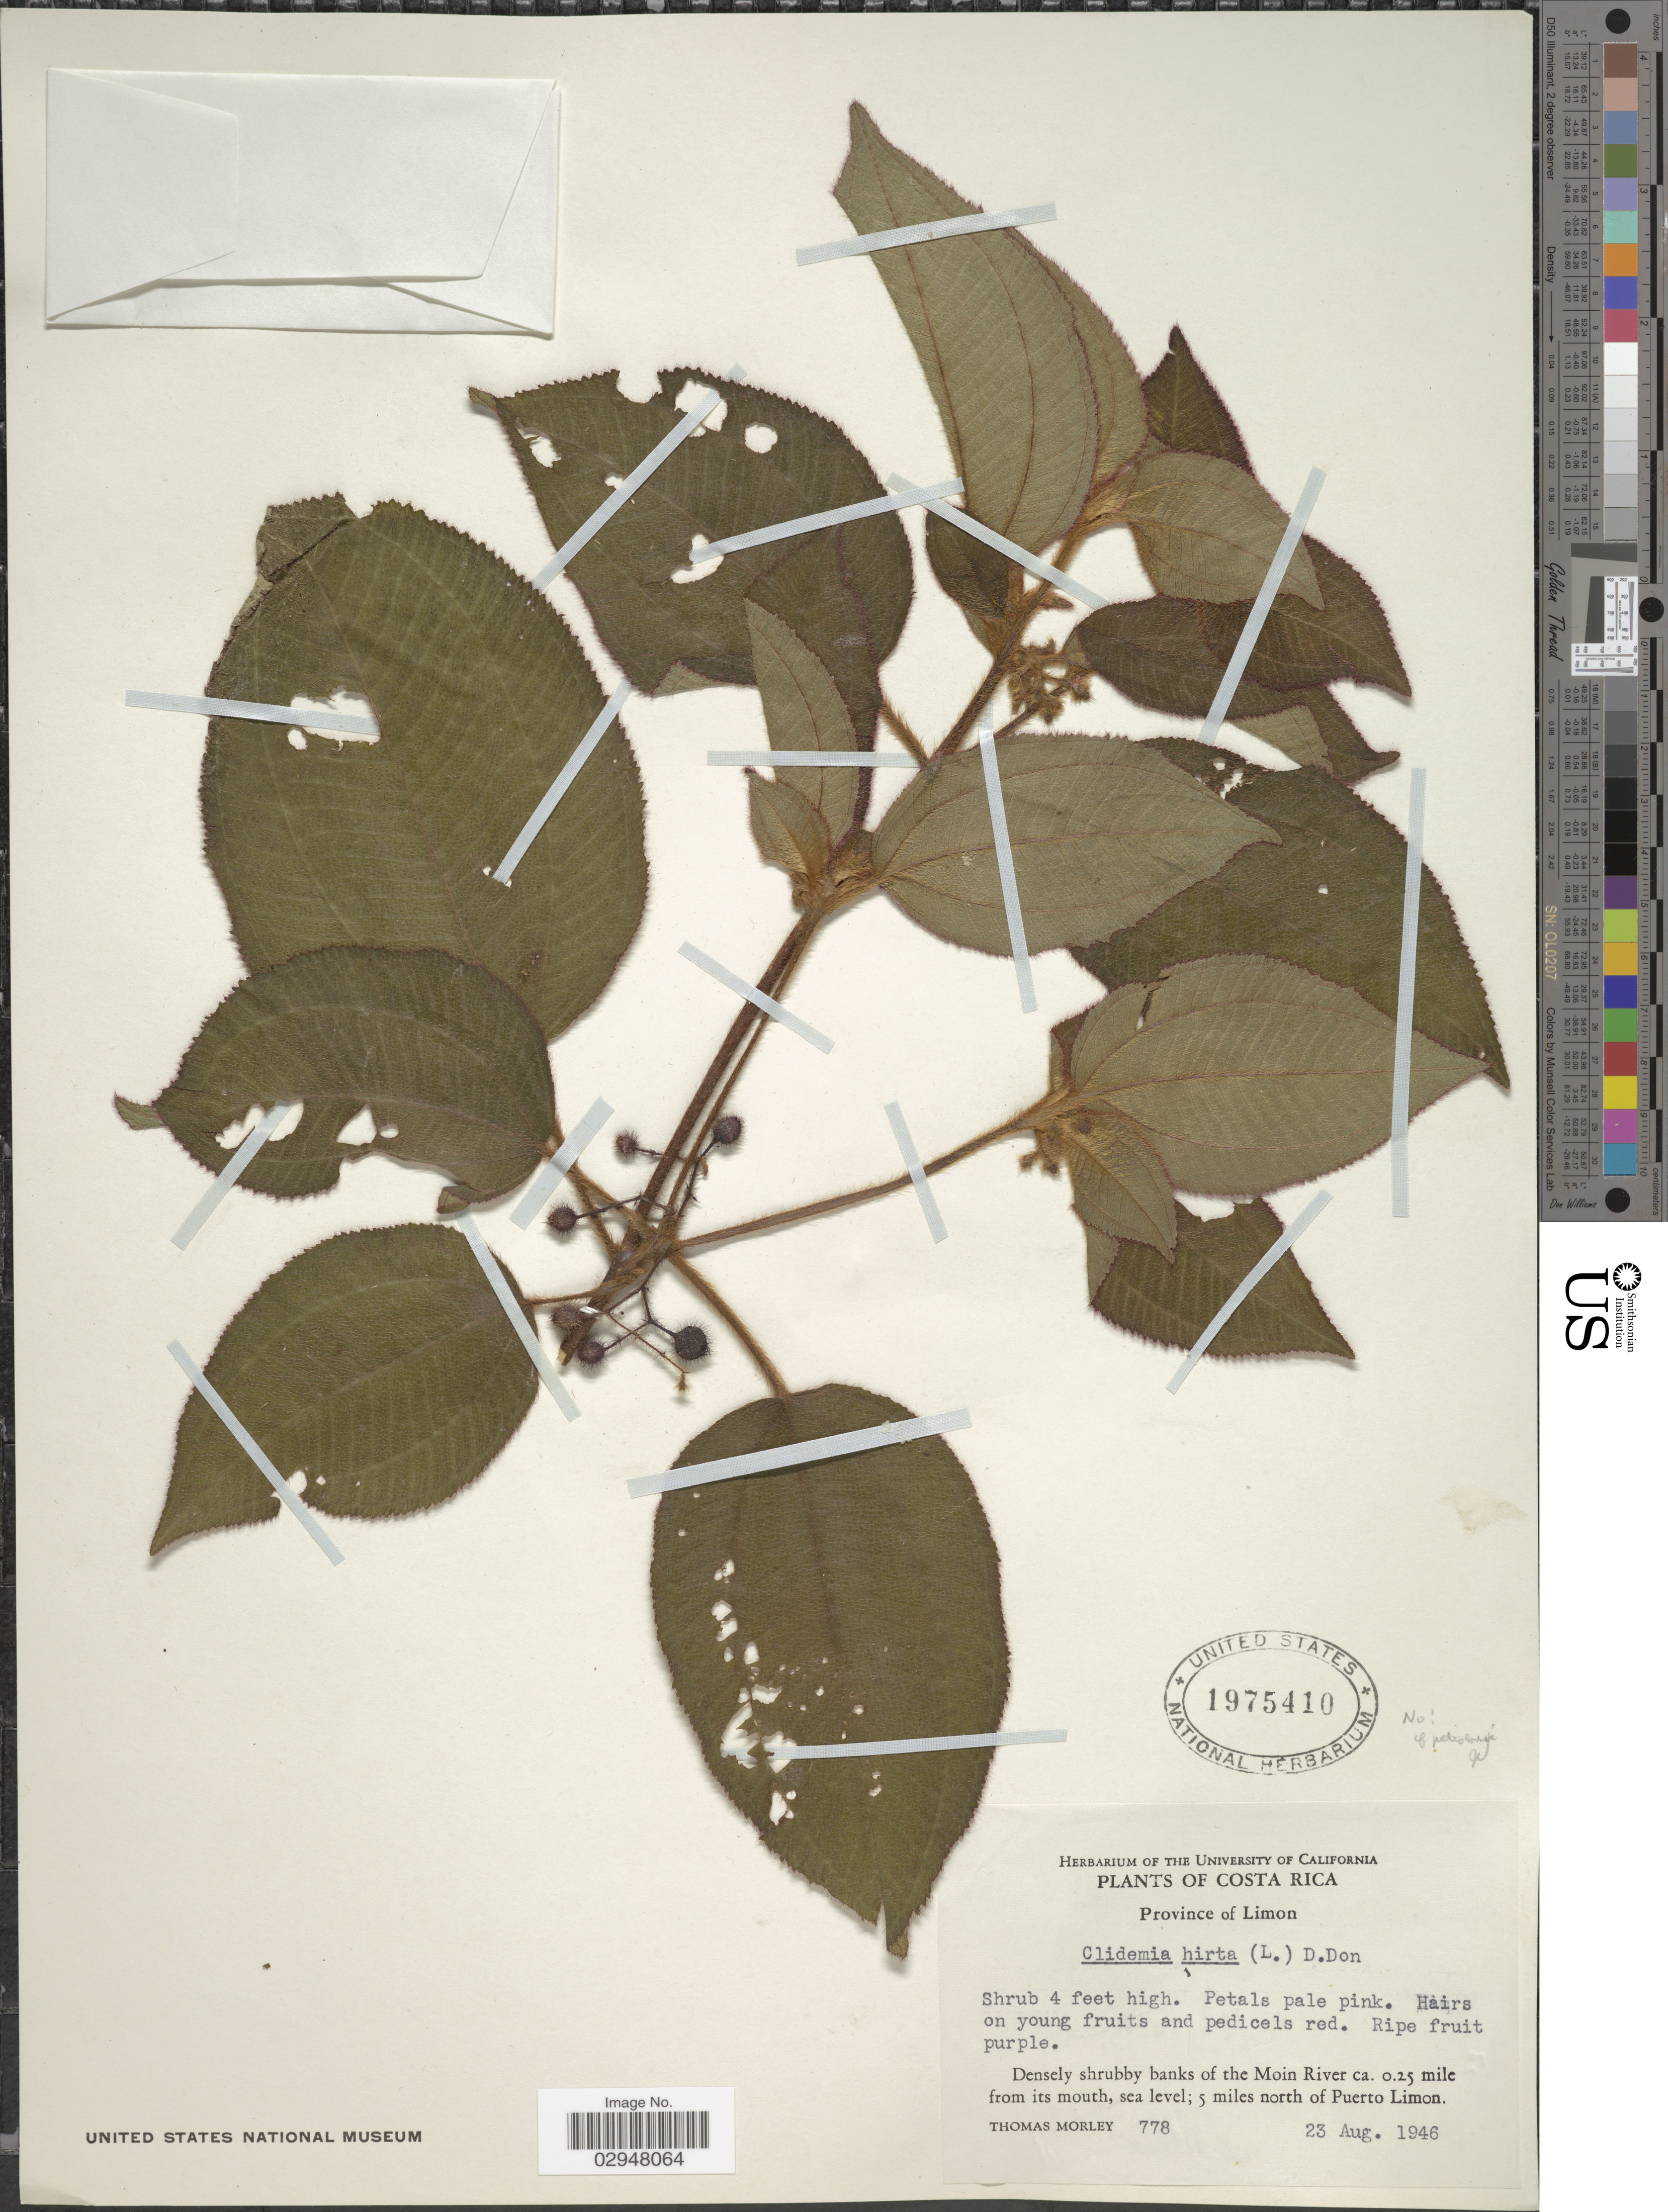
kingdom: Plantae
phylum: Tracheophyta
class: Magnoliopsida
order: Myrtales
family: Melastomataceae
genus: Clidemia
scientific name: Clidemia petiolaris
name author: (Schltdl. & Cham.) Schltdl. ex Triana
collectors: T. Morley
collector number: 778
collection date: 1946-08-23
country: Costa Rica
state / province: Limón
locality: Densely shrubby banks of the Moin River ca. 0.25 mile from its mouth, 5 miles north of Puerto Limon.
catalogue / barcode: US 1975410